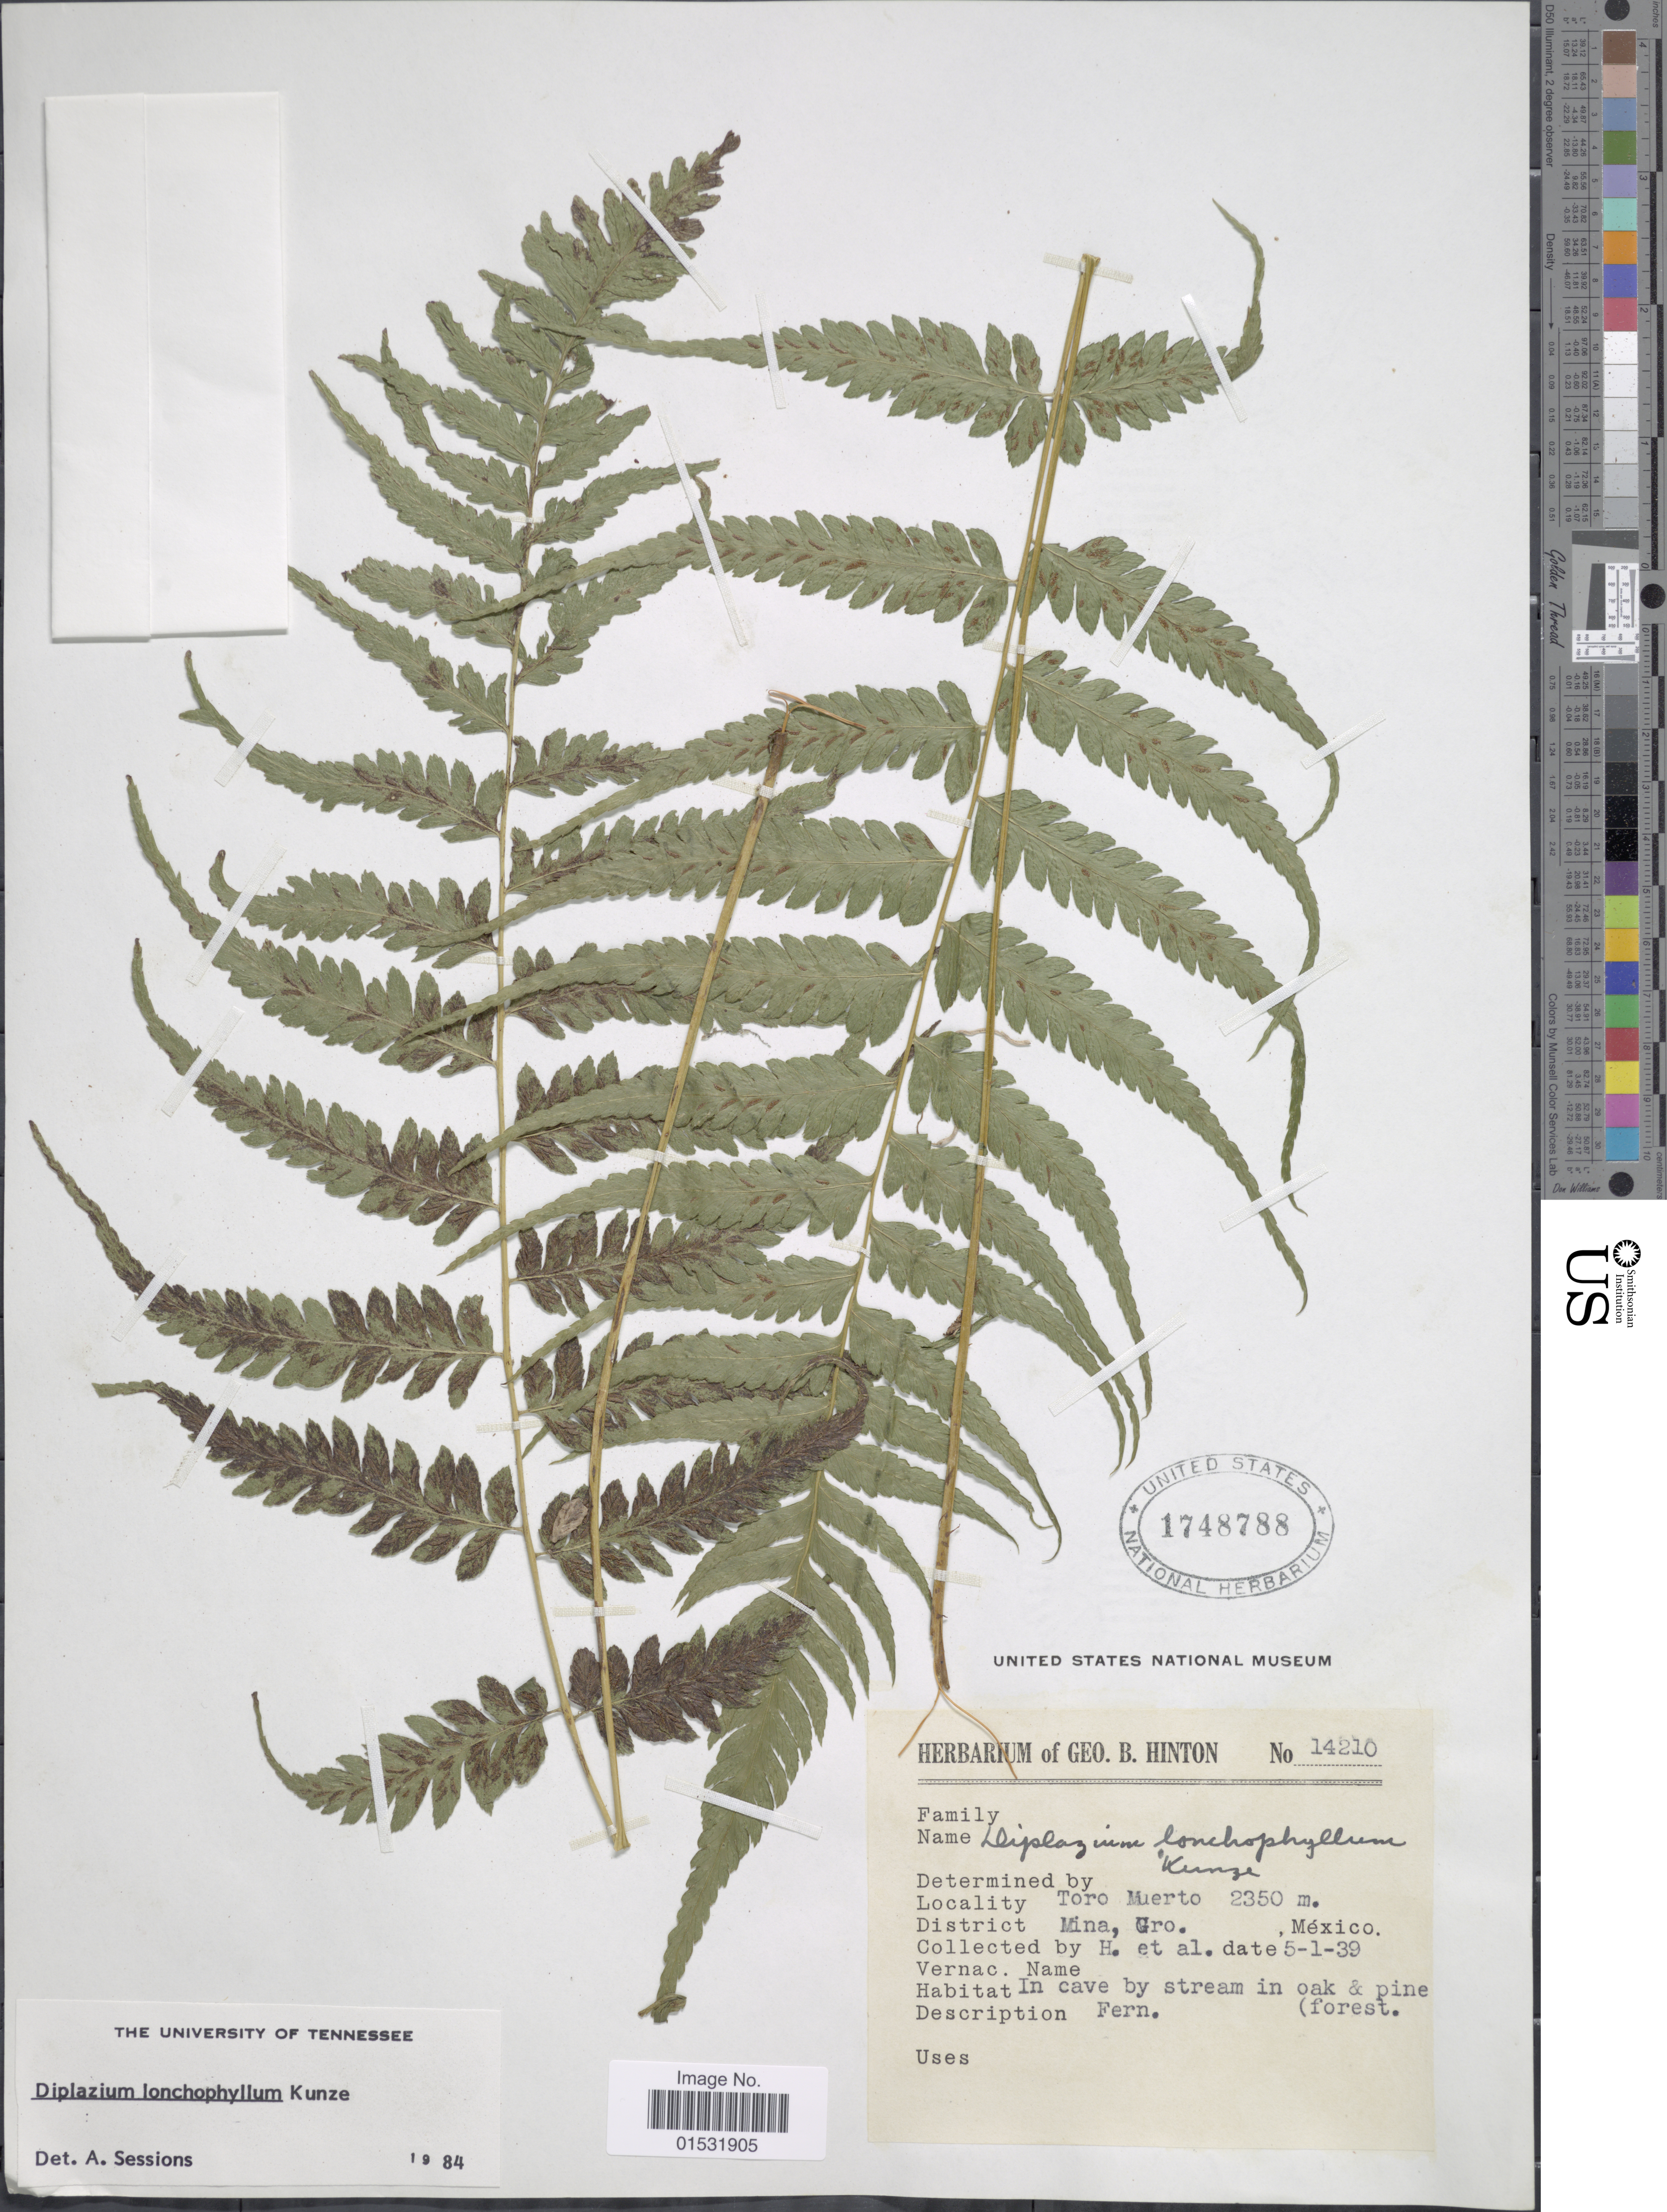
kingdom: Plantae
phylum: Tracheophyta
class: Polypodiopsida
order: Polypodiales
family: Athyriaceae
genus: Diplazium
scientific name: Diplazium lonchophyllum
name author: Kunze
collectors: G. B. Hinton & et al.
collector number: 14210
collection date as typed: Transcribed d/m/y: 5/1/39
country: Mexico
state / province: Guerrero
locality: Toro Muerto. District Mina, Gro.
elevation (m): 2350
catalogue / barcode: US 1748788